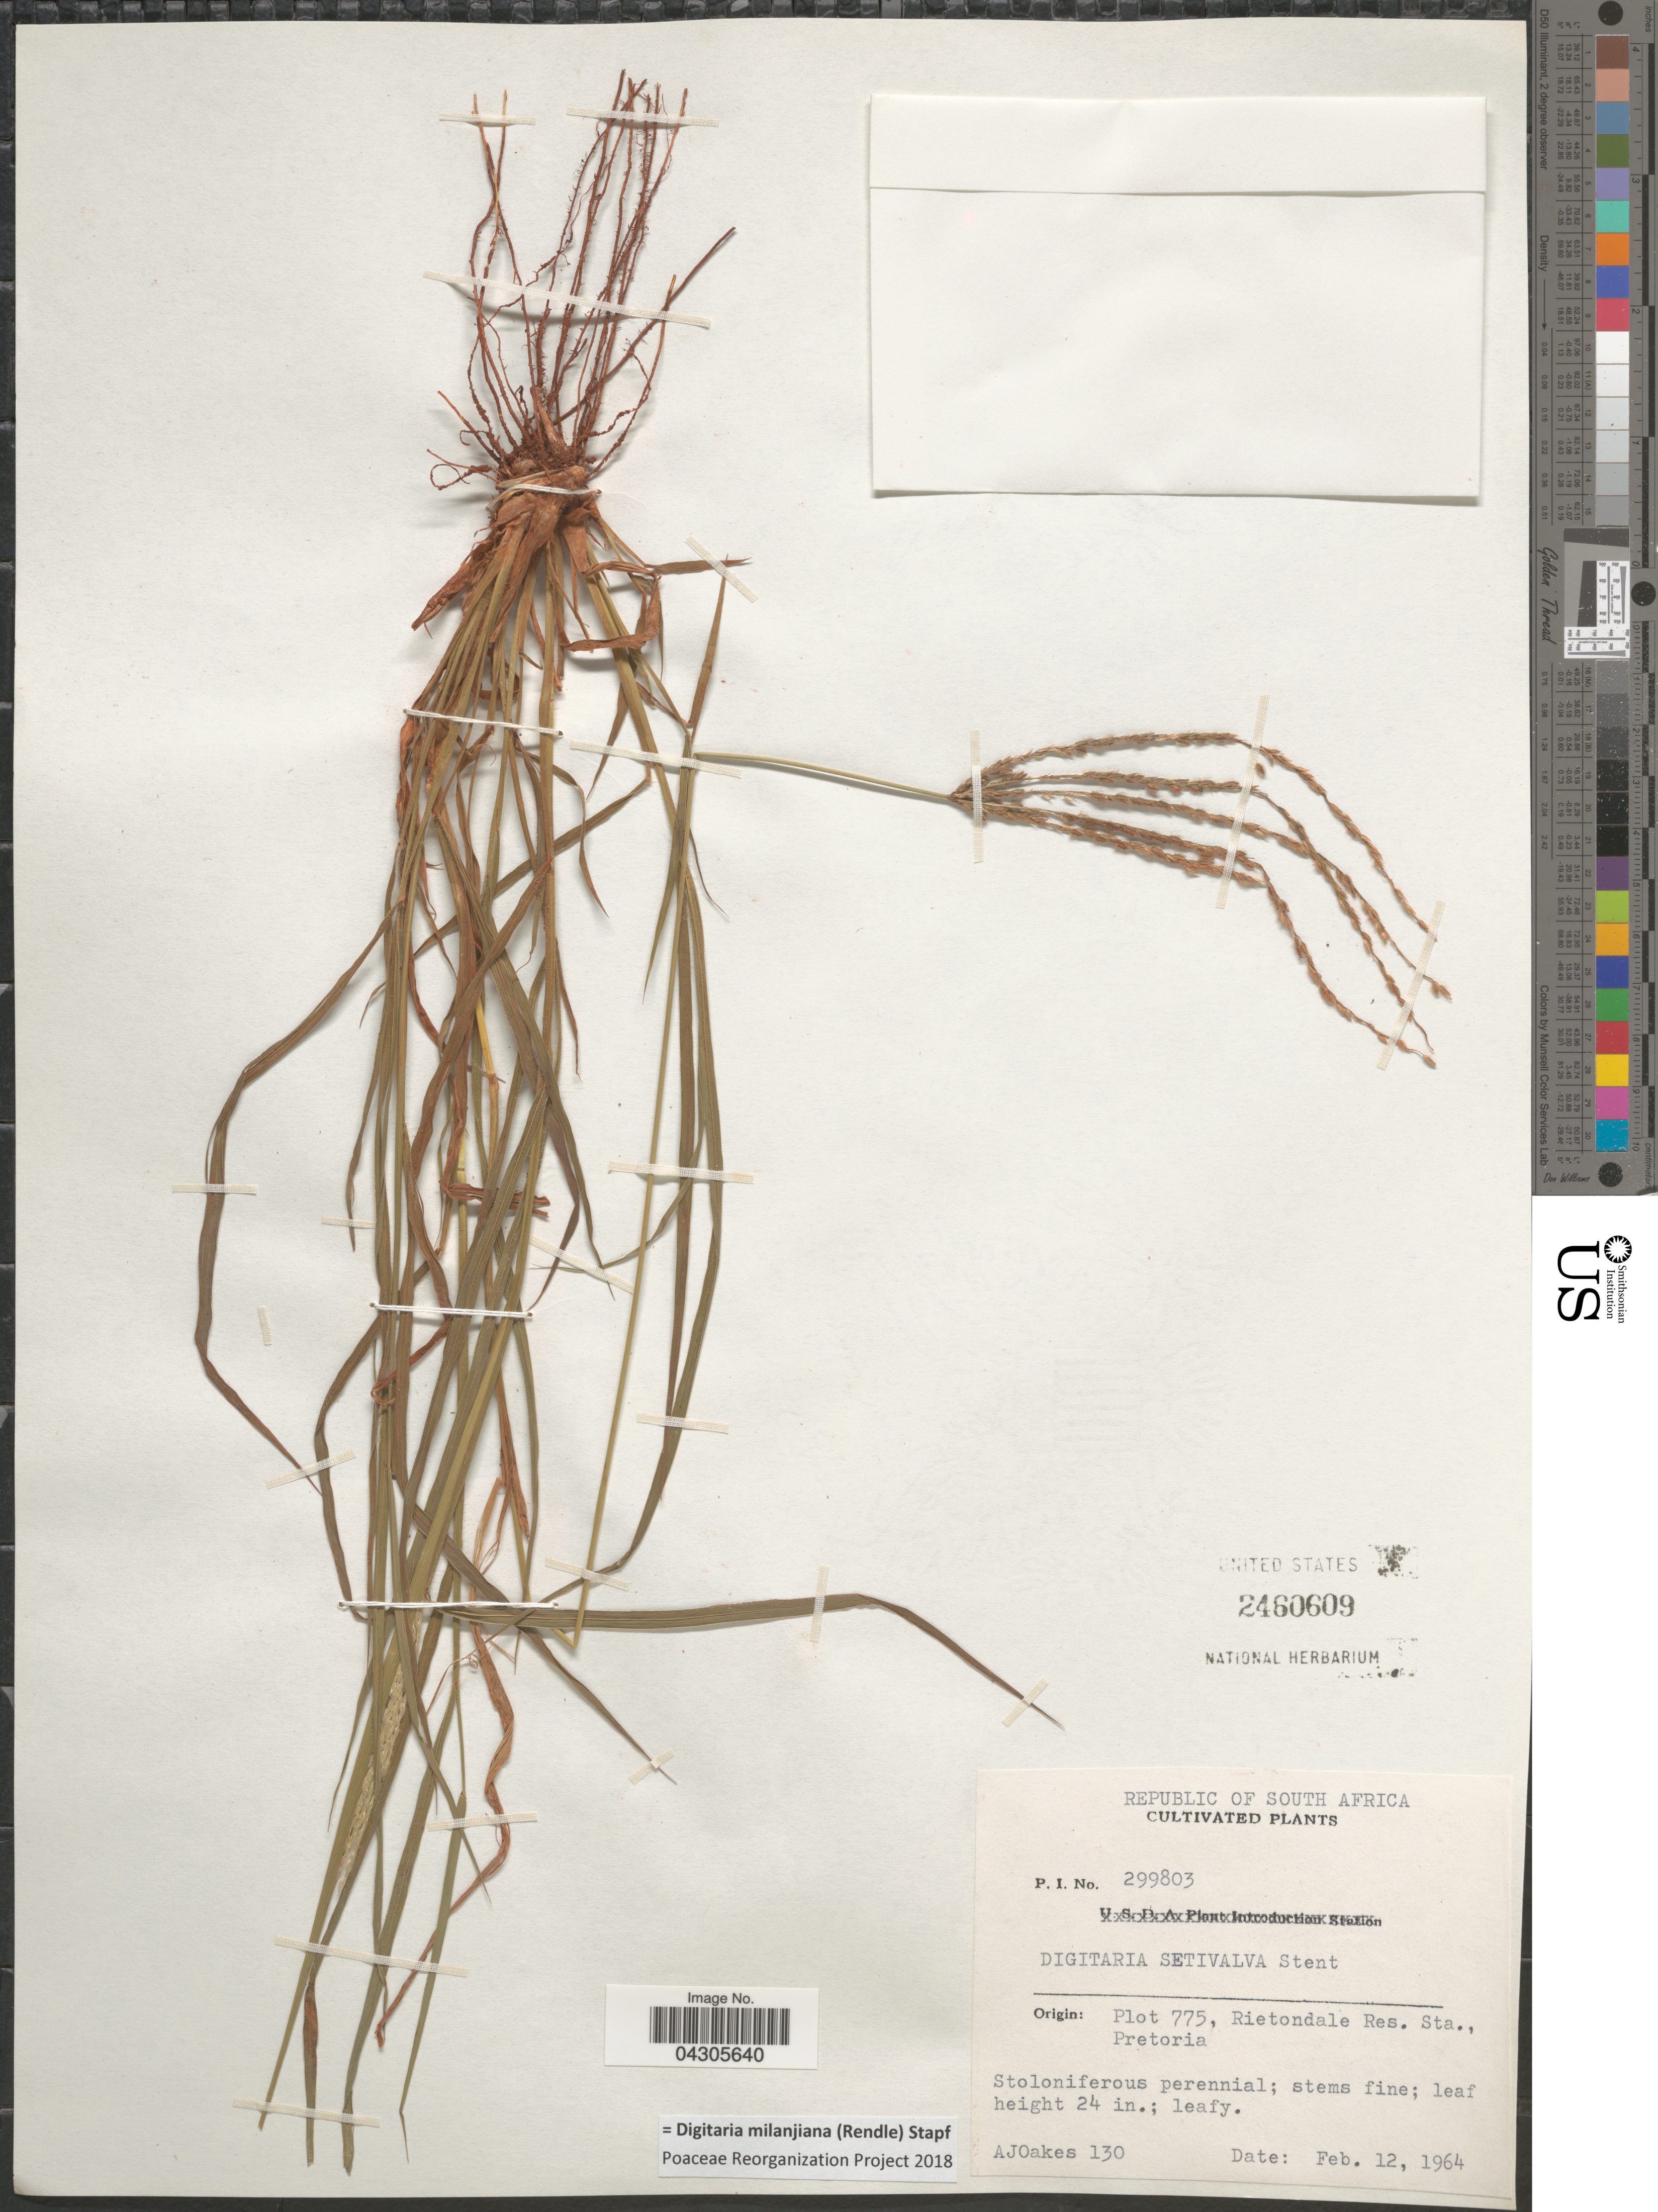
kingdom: Plantae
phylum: Tracheophyta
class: Liliopsida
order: Poales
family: Poaceae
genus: Digitaria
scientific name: Digitaria milanjiana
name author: (Rendle) Stapf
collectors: A. Oakes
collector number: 130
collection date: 1964-02-12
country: South Africa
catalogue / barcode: US 2460609